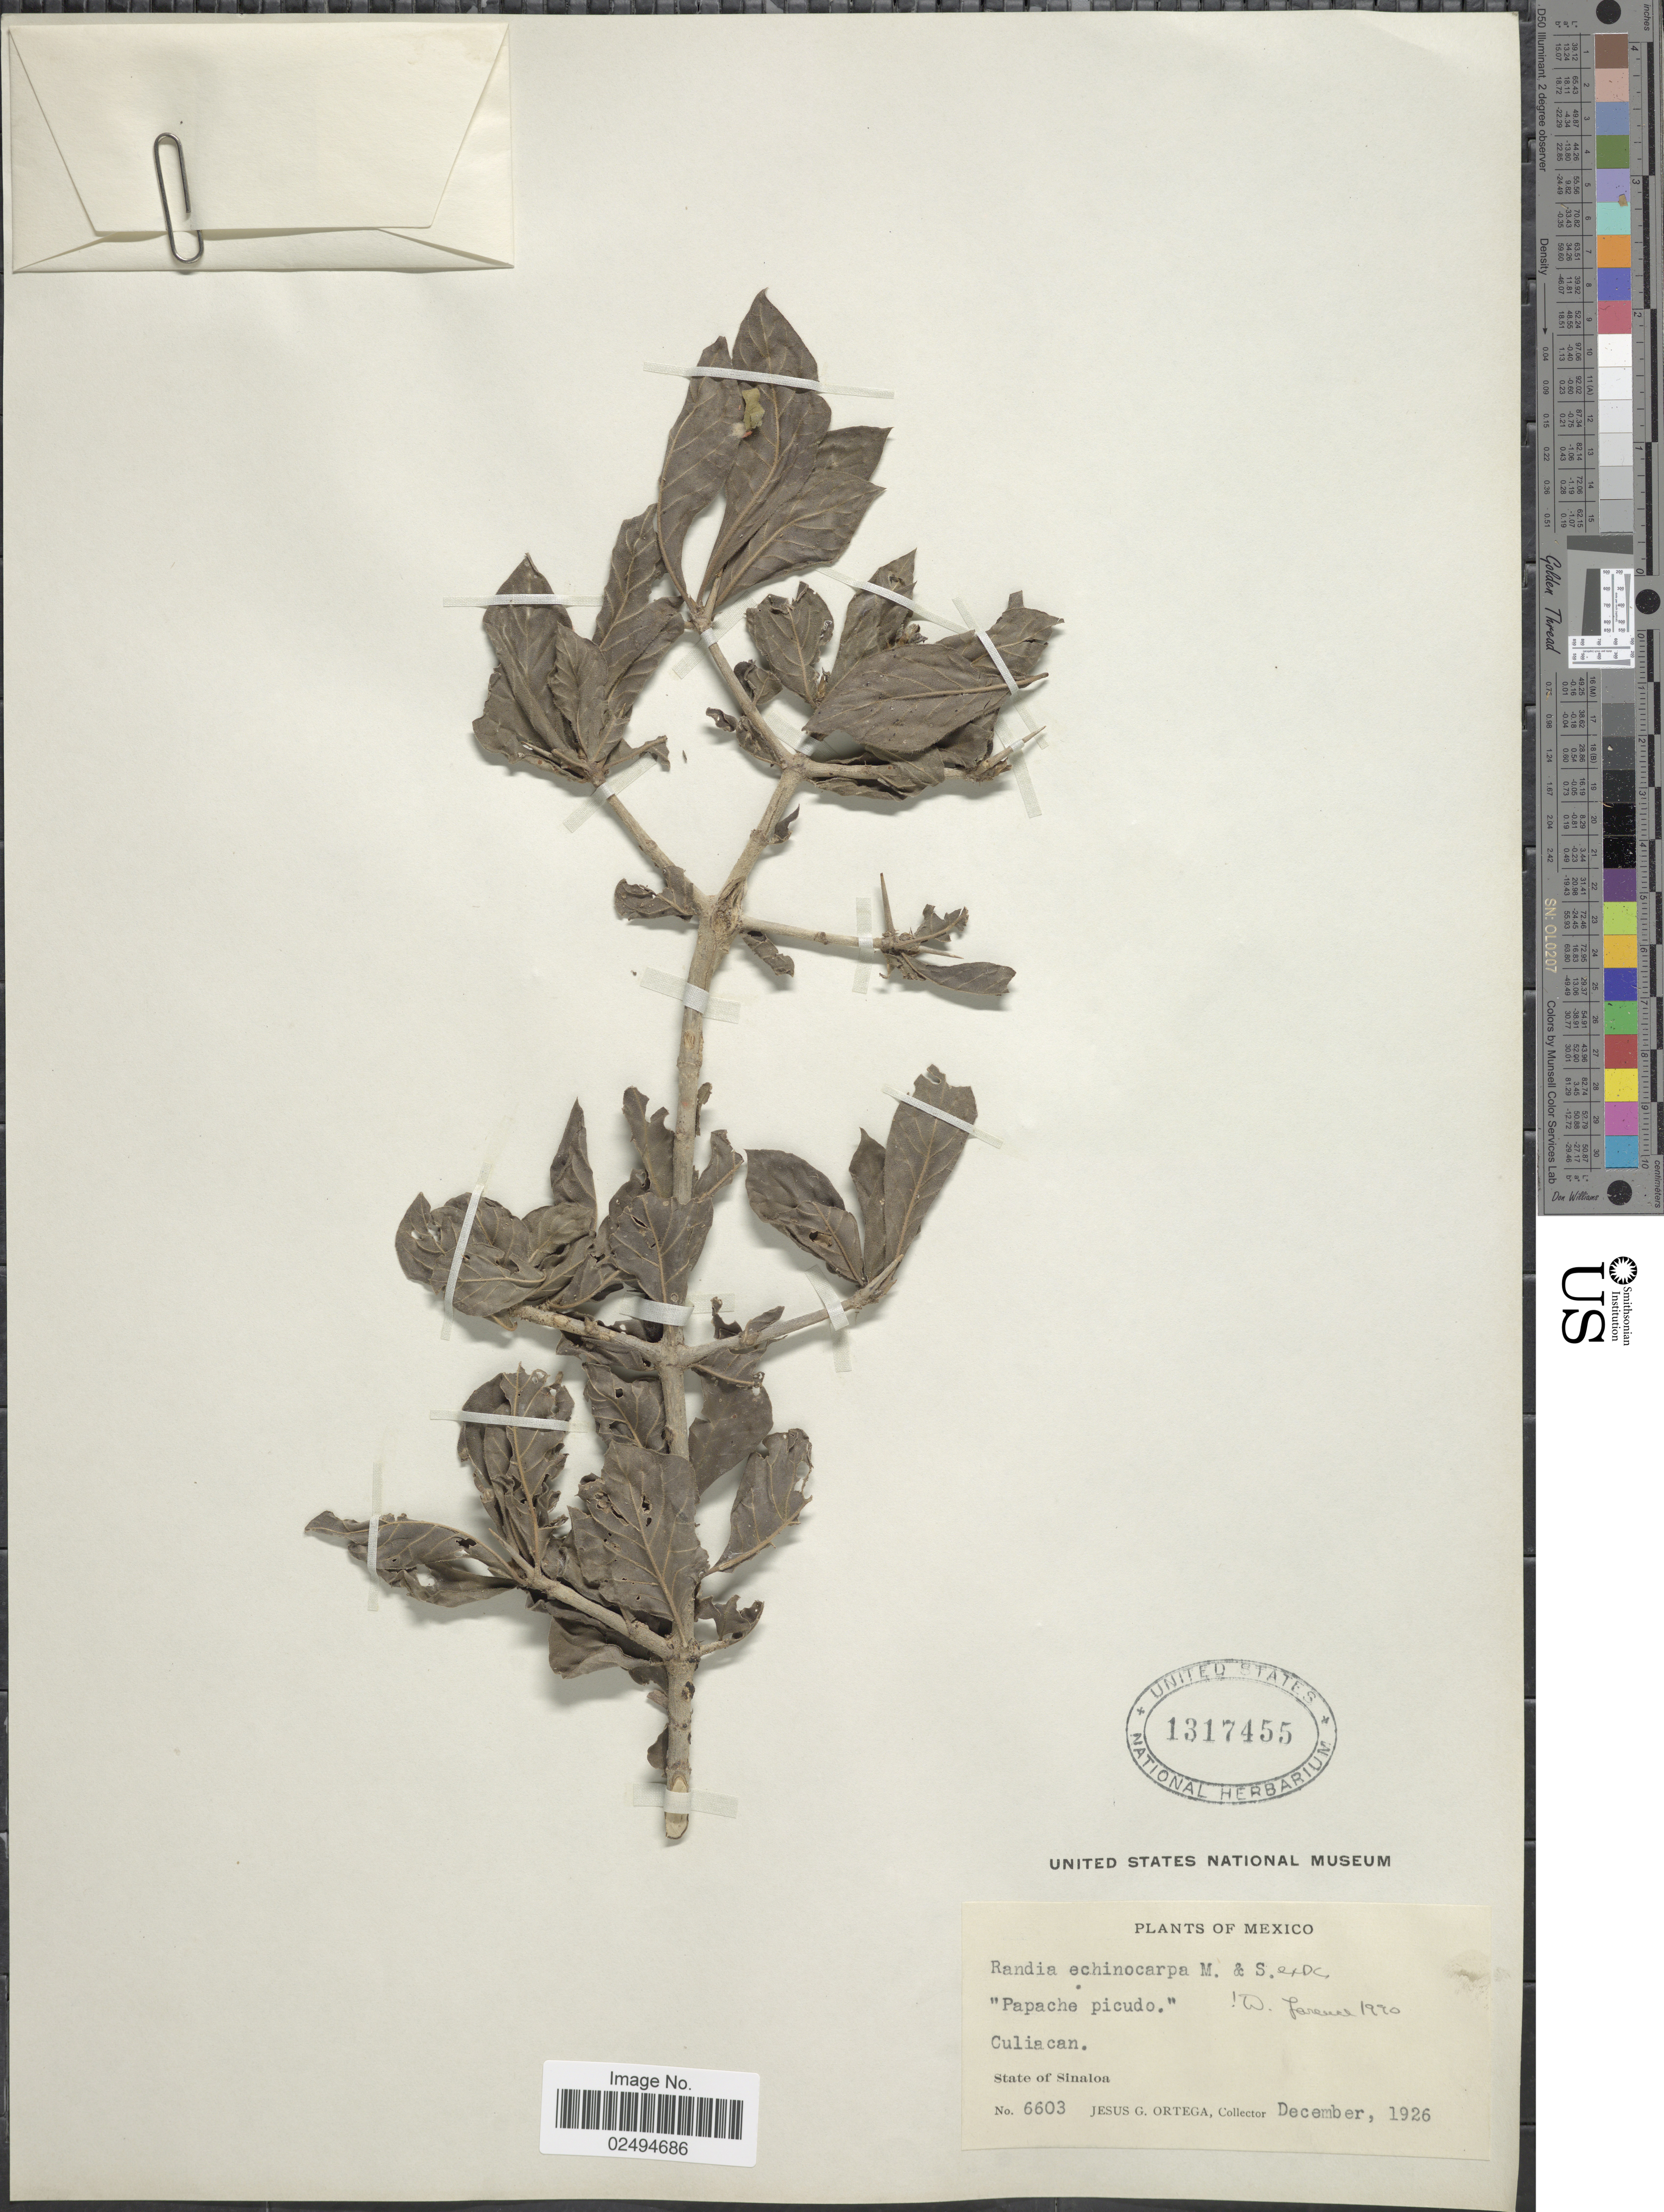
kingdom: Plantae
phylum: Tracheophyta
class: Magnoliopsida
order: Gentianales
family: Rubiaceae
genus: Randia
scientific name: Randia echinocarpa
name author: Sessé & Moc. ex DC.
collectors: J. Ortega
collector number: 6603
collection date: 1926-12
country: Mexico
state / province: Sinaloa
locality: Culiacan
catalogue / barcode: US 1317455